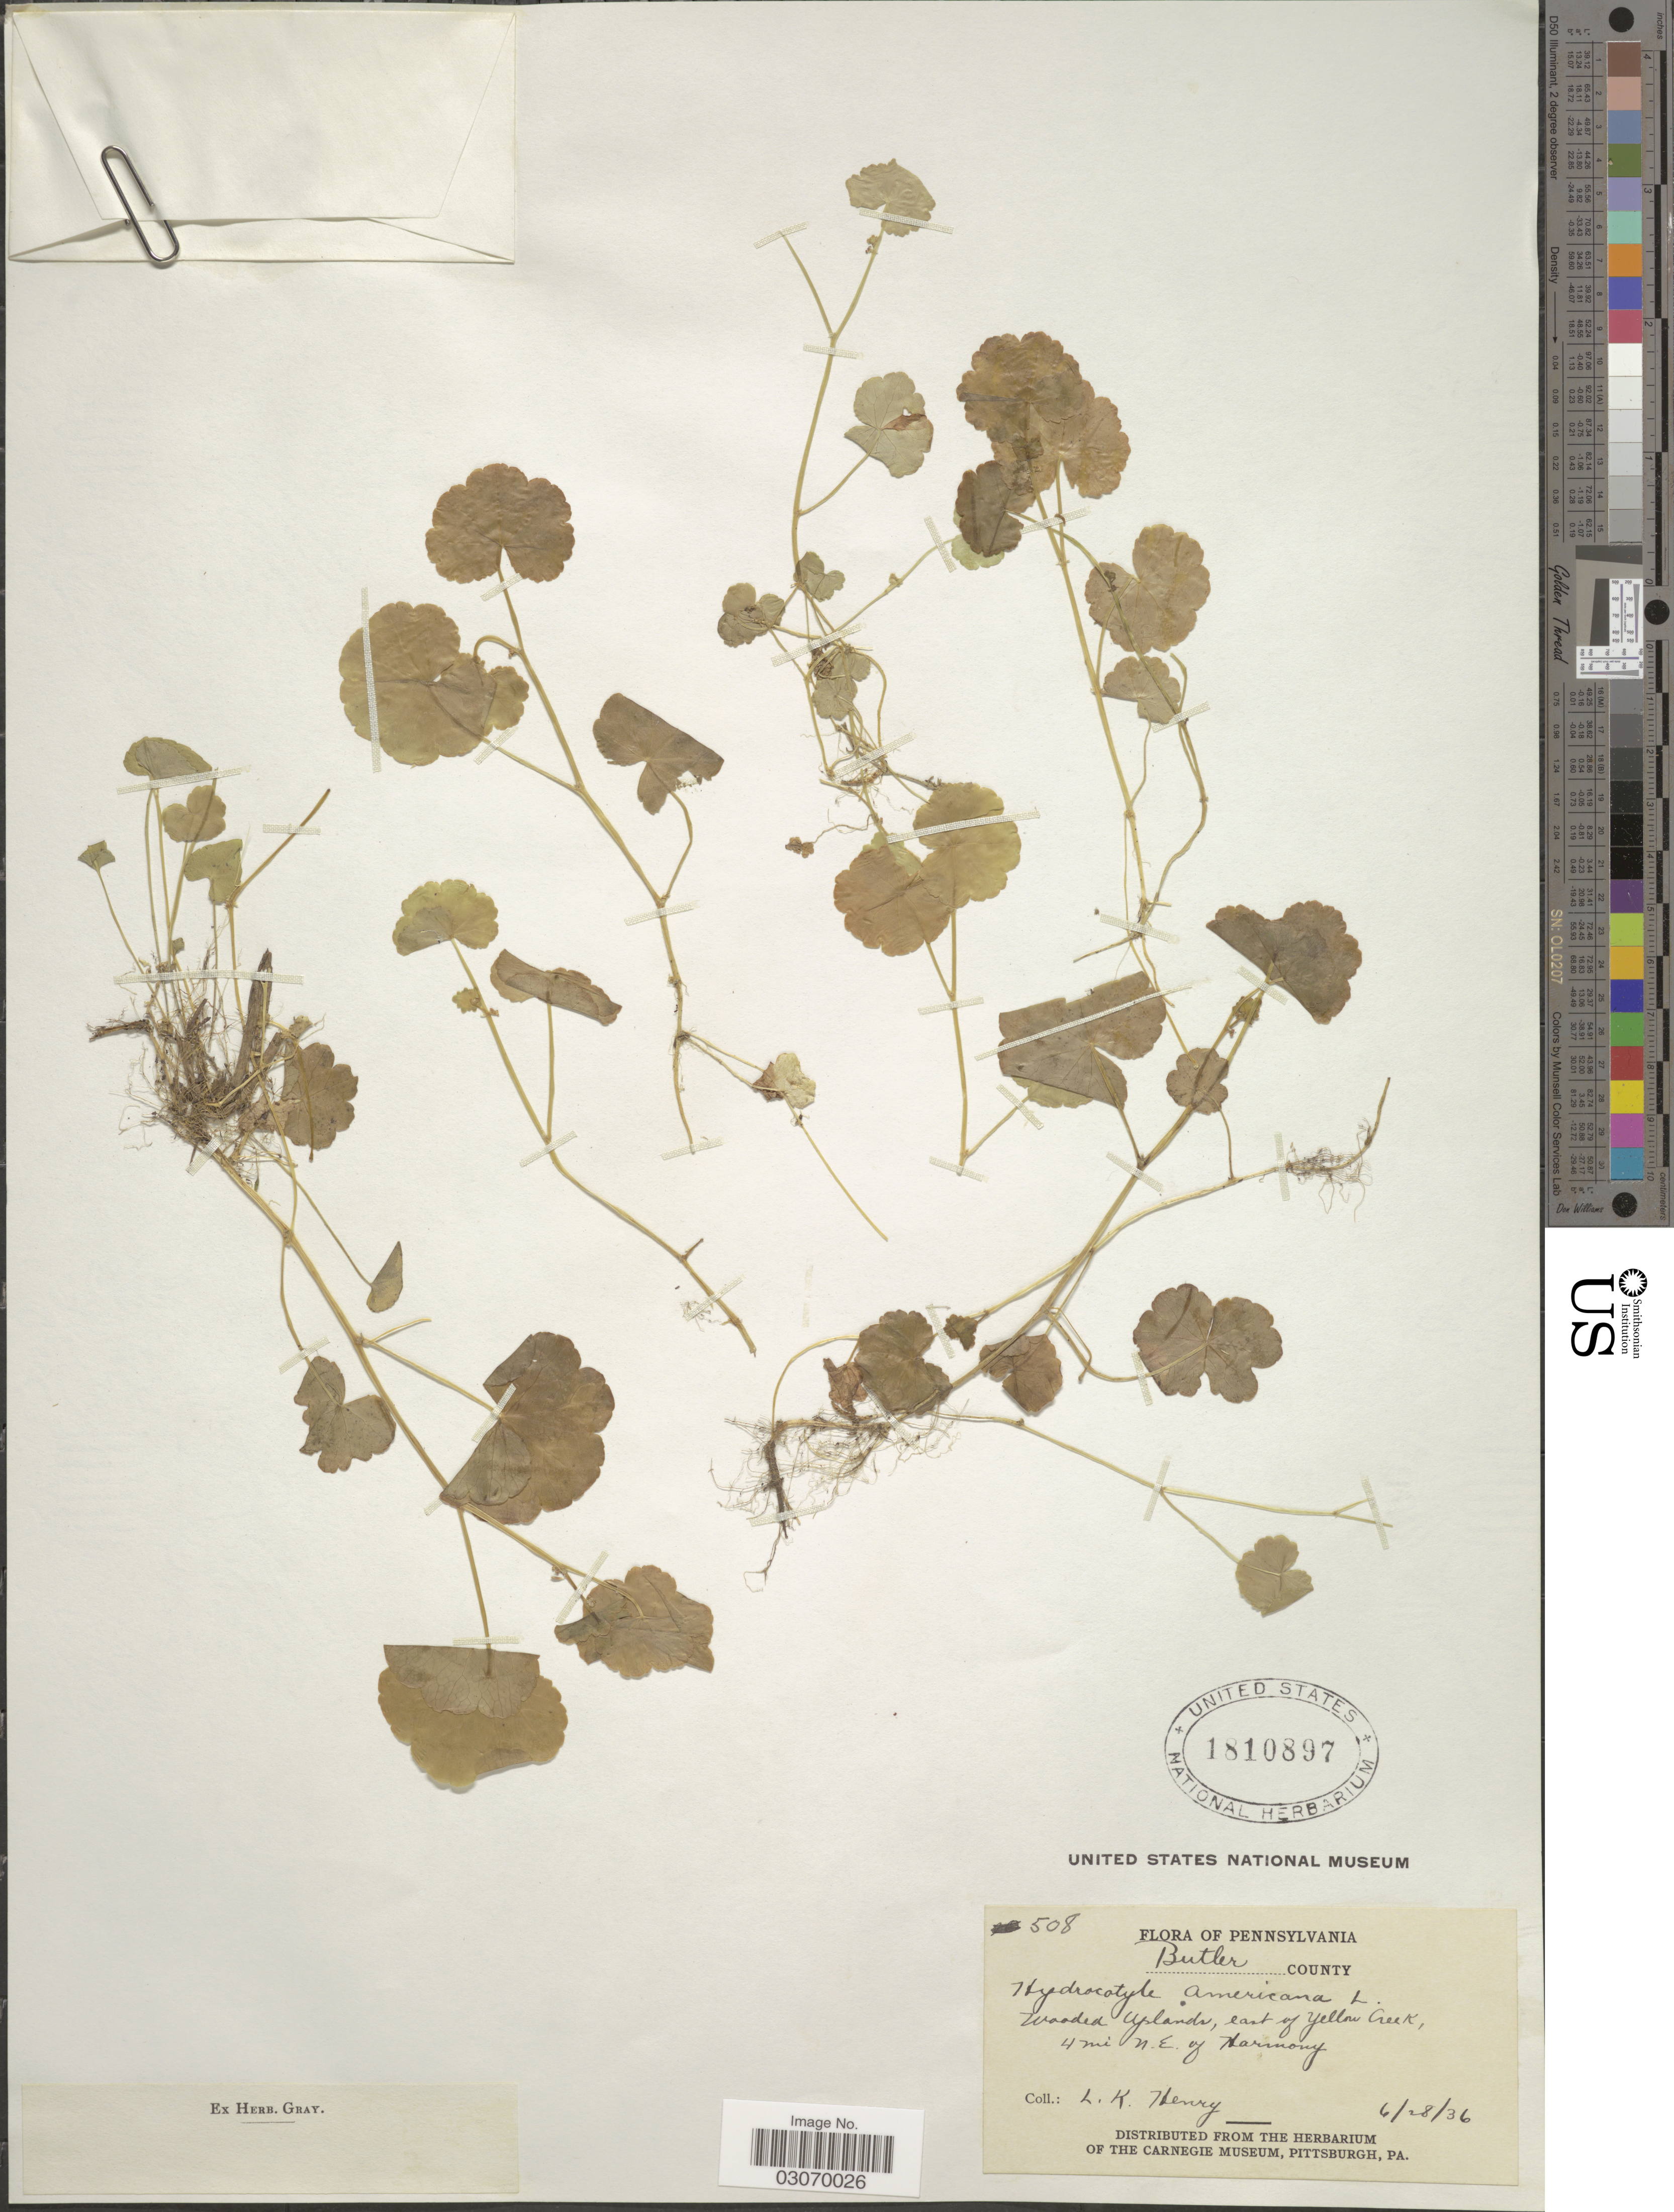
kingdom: Plantae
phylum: Tracheophyta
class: Magnoliopsida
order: Apiales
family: Araliaceae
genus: Hydrocotyle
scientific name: Hydrocotyle americana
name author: L.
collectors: L. K. Henry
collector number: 508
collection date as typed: Transcribed d/m/y: 28/6/36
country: United States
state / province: Pennsylvania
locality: Butler County. Wooded Uplands, east of Yellow Creek, 4 mi N.E. of Harmony.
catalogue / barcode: US 1810897